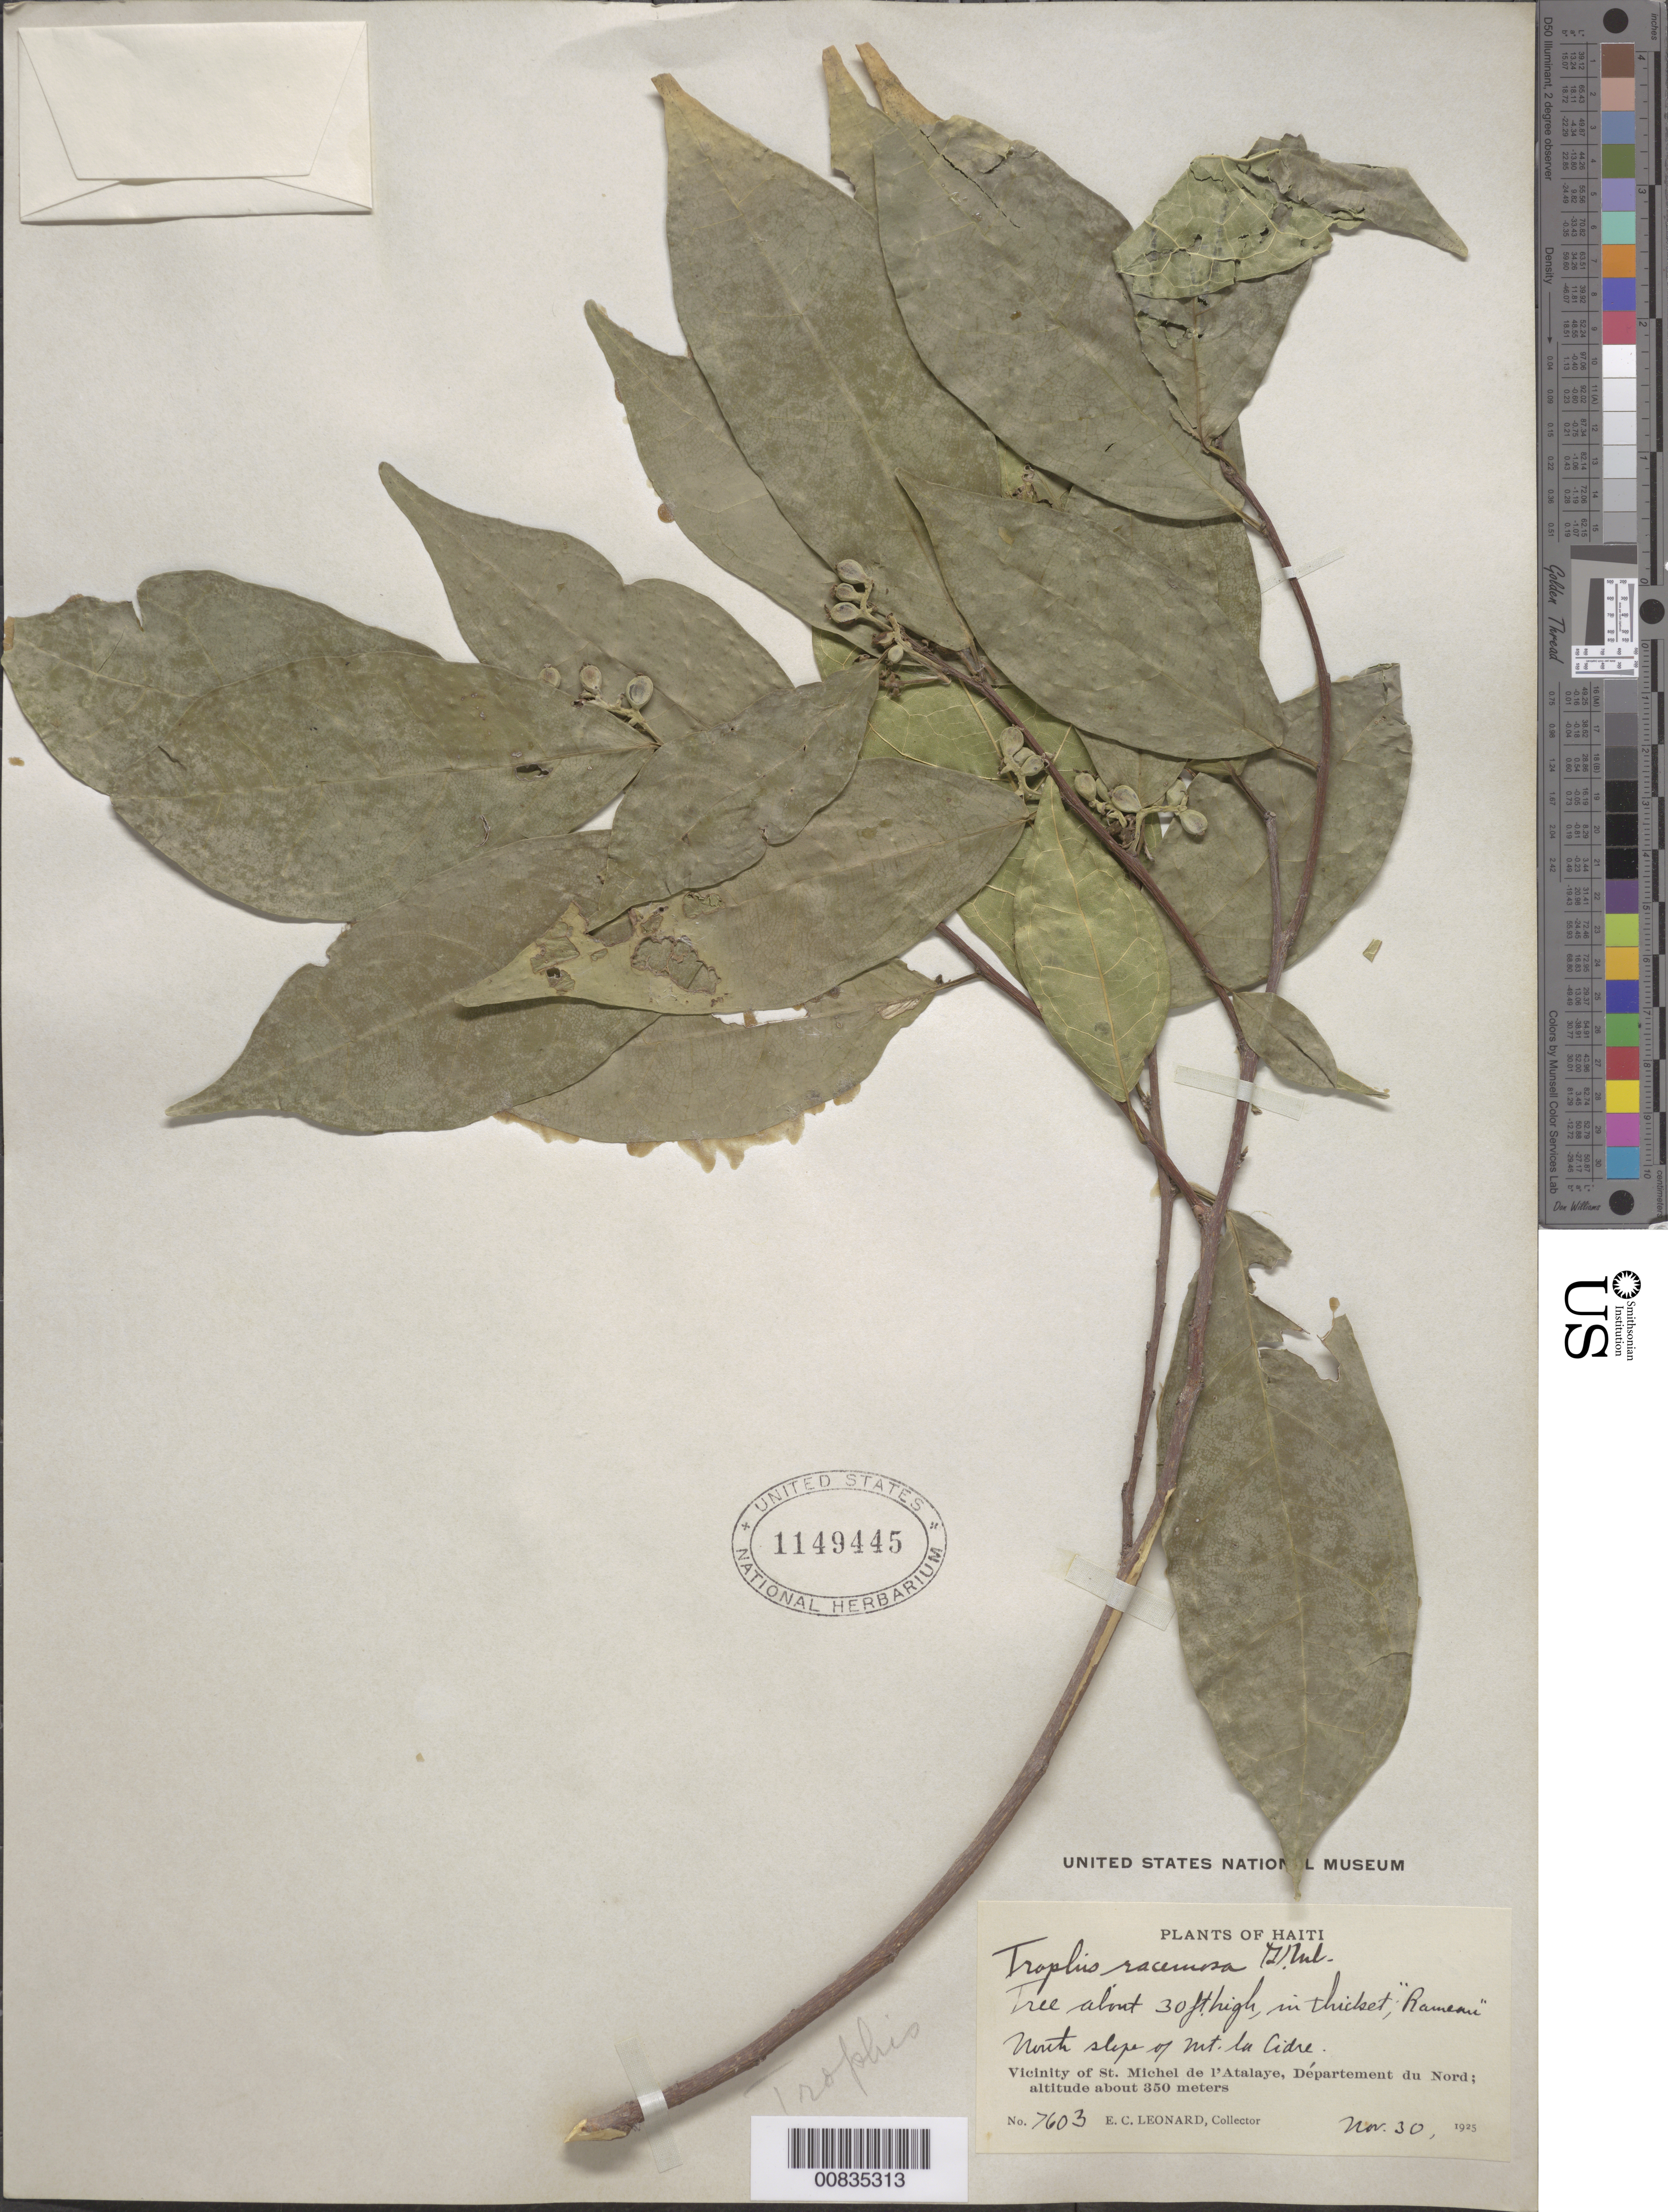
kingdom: Plantae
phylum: Tracheophyta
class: Magnoliopsida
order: Rosales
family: Moraceae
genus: Trophis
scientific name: Trophis racemosa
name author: (L.) Urb.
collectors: E. C. Leonard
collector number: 7603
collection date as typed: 30 Nov 1925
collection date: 1925-11-30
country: Haiti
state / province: Nord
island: Hispaniola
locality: Vicinity of St. Michel de l'Atalaye. North slope of Mt. la Cidre.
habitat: Thicket.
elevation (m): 350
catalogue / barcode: US 1149445